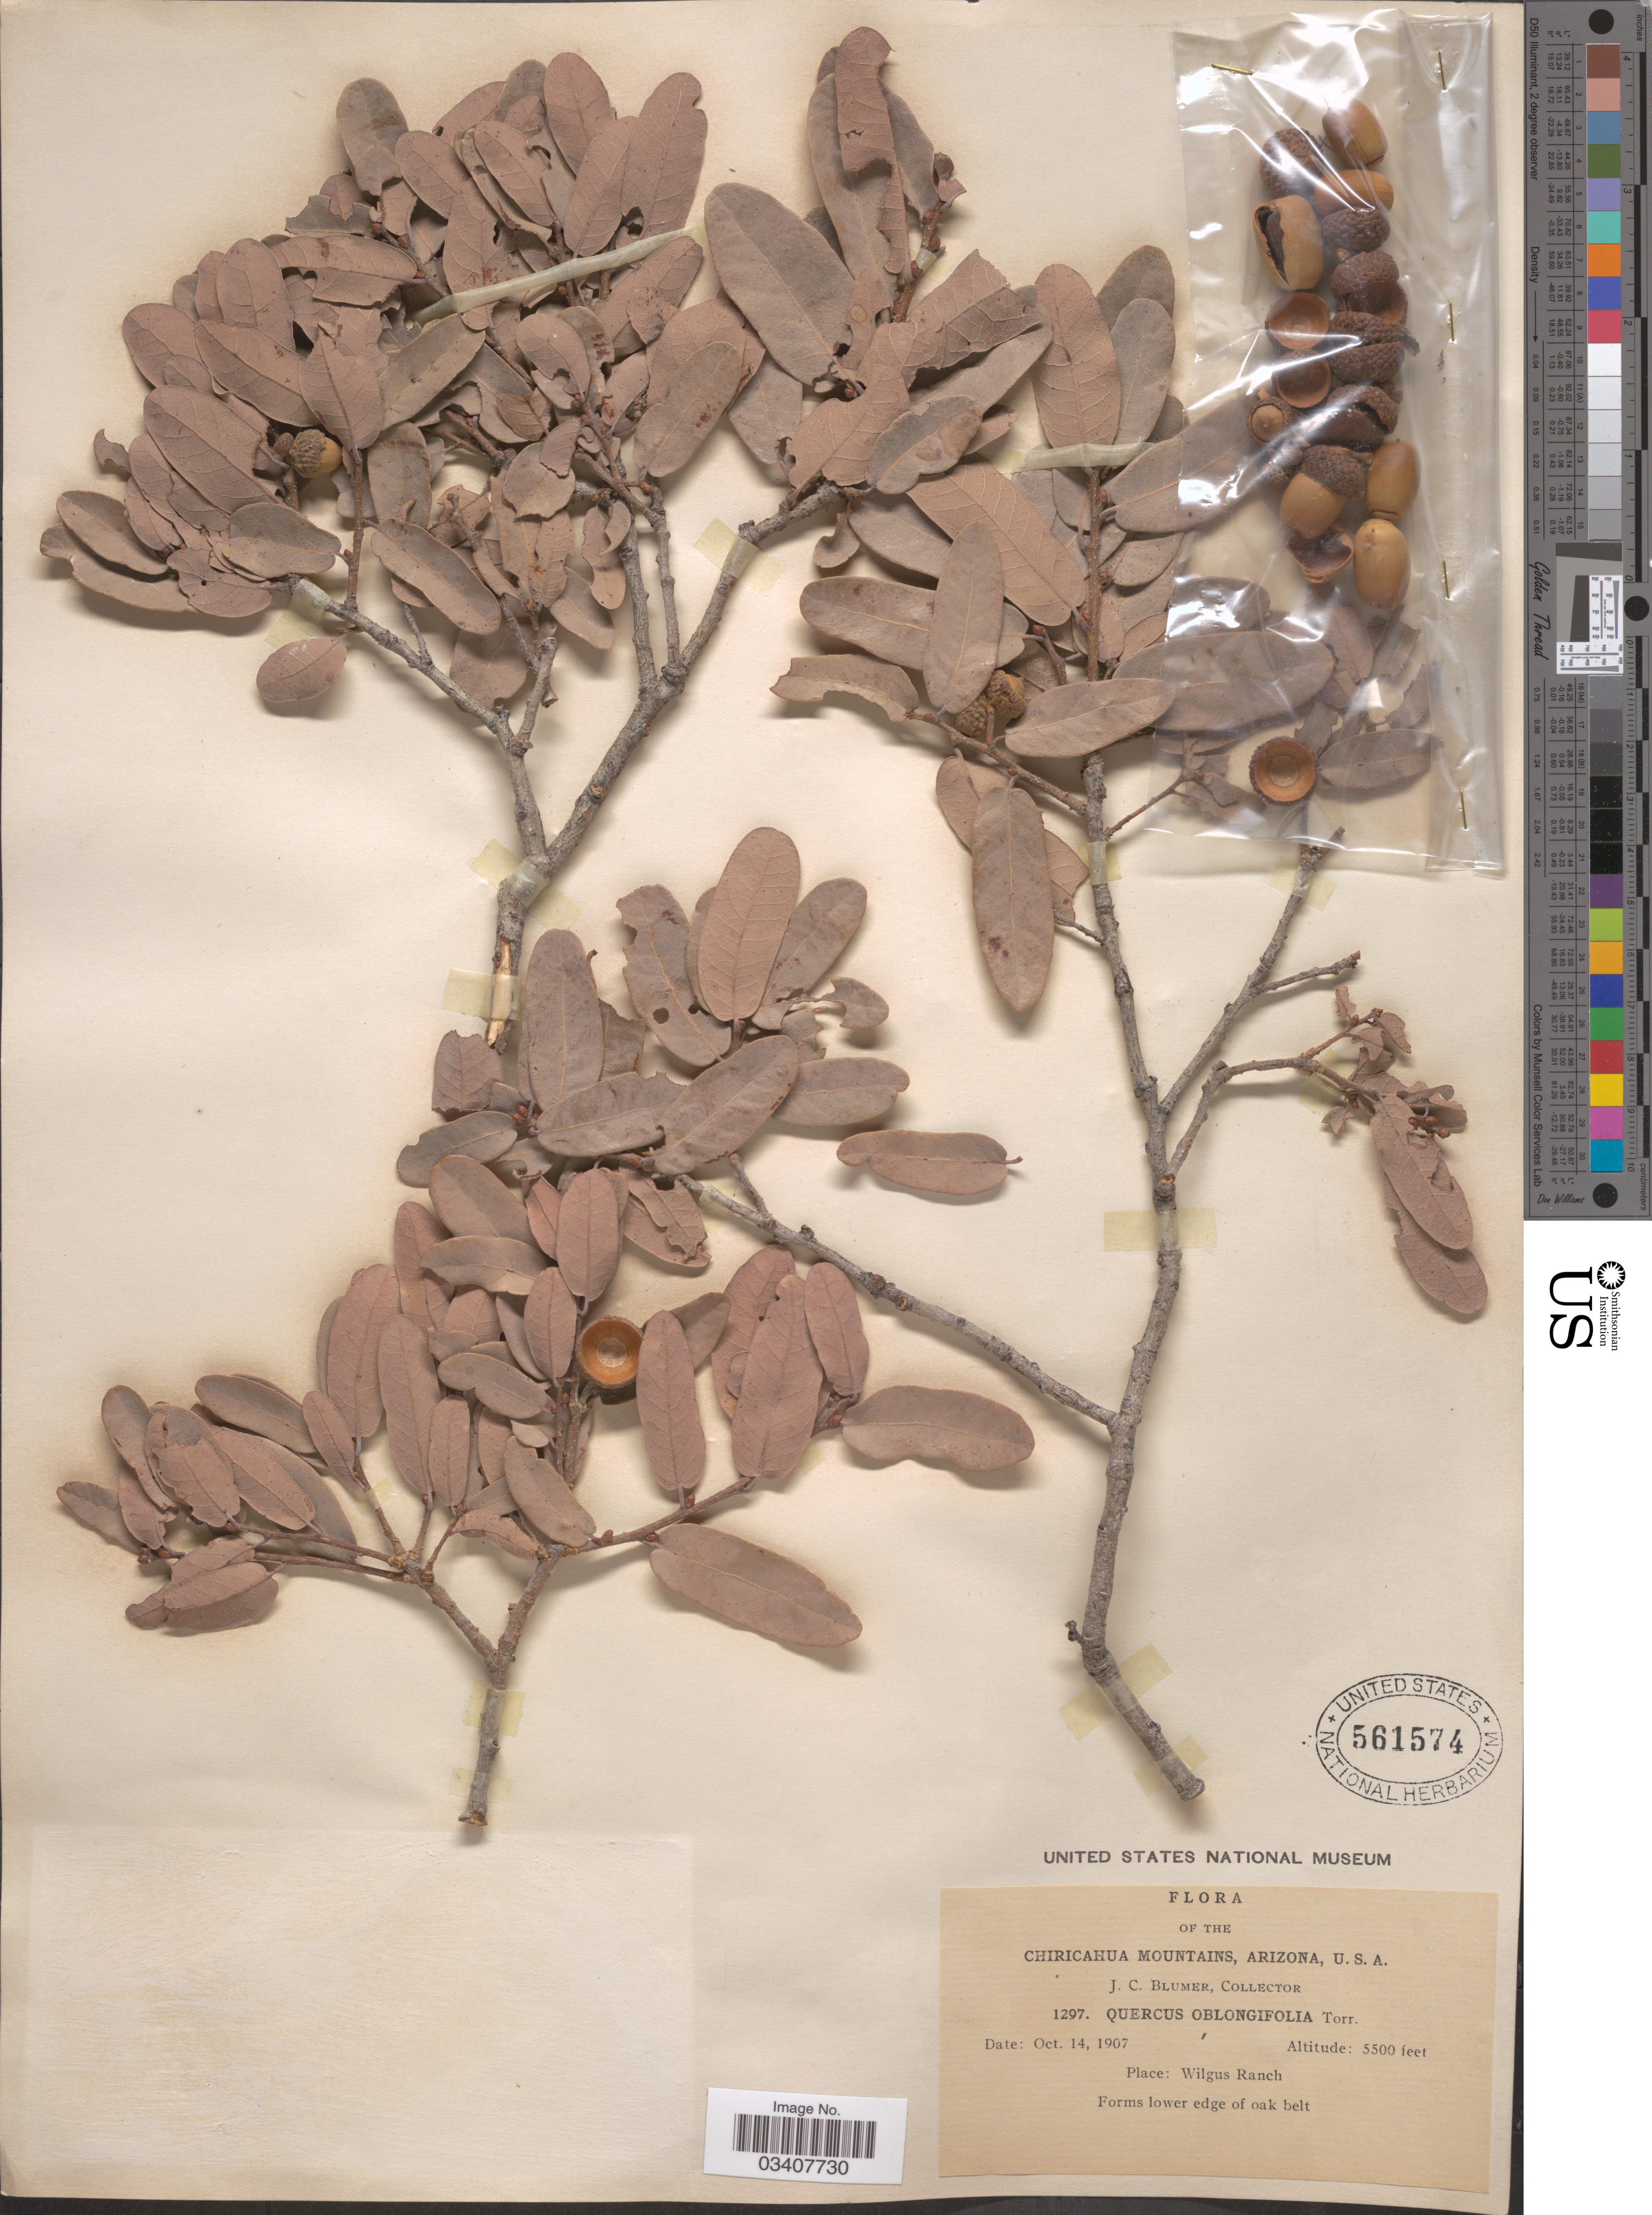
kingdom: Plantae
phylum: Tracheophyta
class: Magnoliopsida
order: Fagales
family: Fagaceae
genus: Quercus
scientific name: Quercus oblongifolia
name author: Torr.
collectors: J. C. Blumer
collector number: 1297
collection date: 1907-10-14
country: United States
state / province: Arizona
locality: Chiricahua Mountains. Wilgus Ranch.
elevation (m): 1676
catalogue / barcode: US 561574